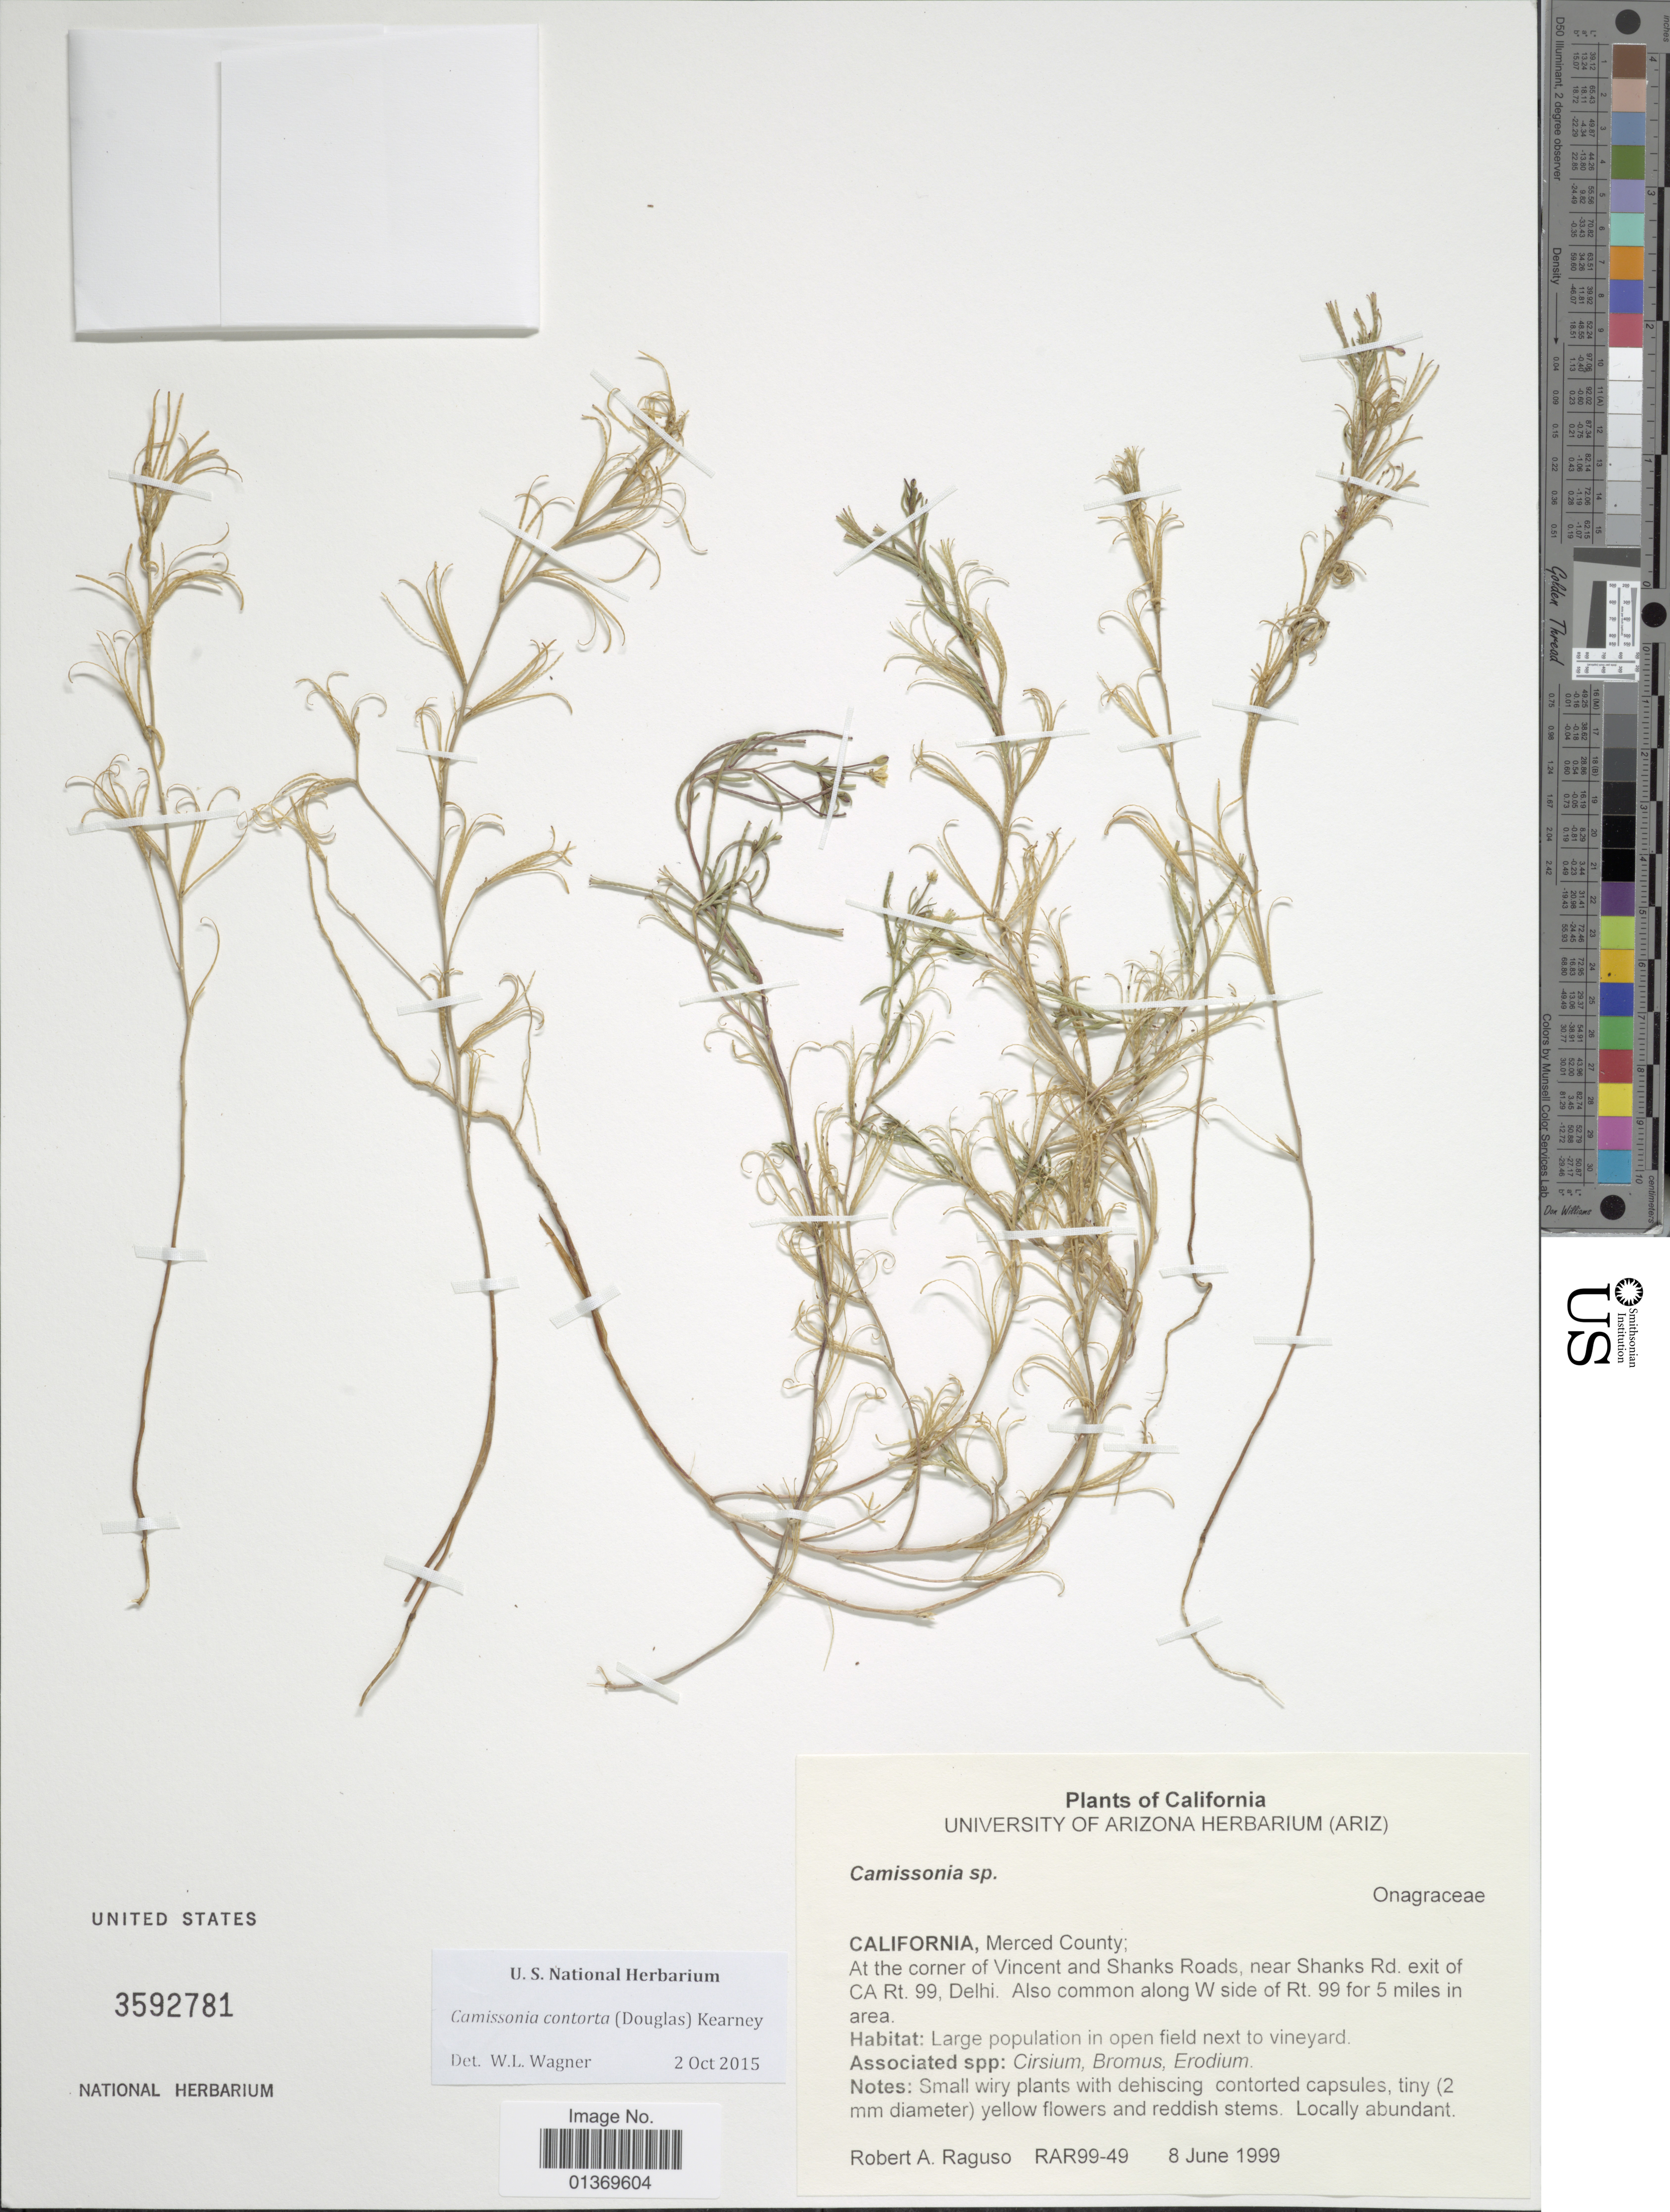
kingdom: Plantae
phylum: Tracheophyta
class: Magnoliopsida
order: Myrtales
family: Onagraceae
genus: Camissonia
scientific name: Camissonia contorta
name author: (Douglas) Kearney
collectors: R. Raguso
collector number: RAR99-49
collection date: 1999-06-08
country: United States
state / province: California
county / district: Merced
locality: Merced County; At the corner of Vincent and Shanks Roads, near Shanks Rd. exit of CA Rt. 99, Delhi, Also common along W side of Rt. 99 for 5 miles in area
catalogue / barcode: US 3592781